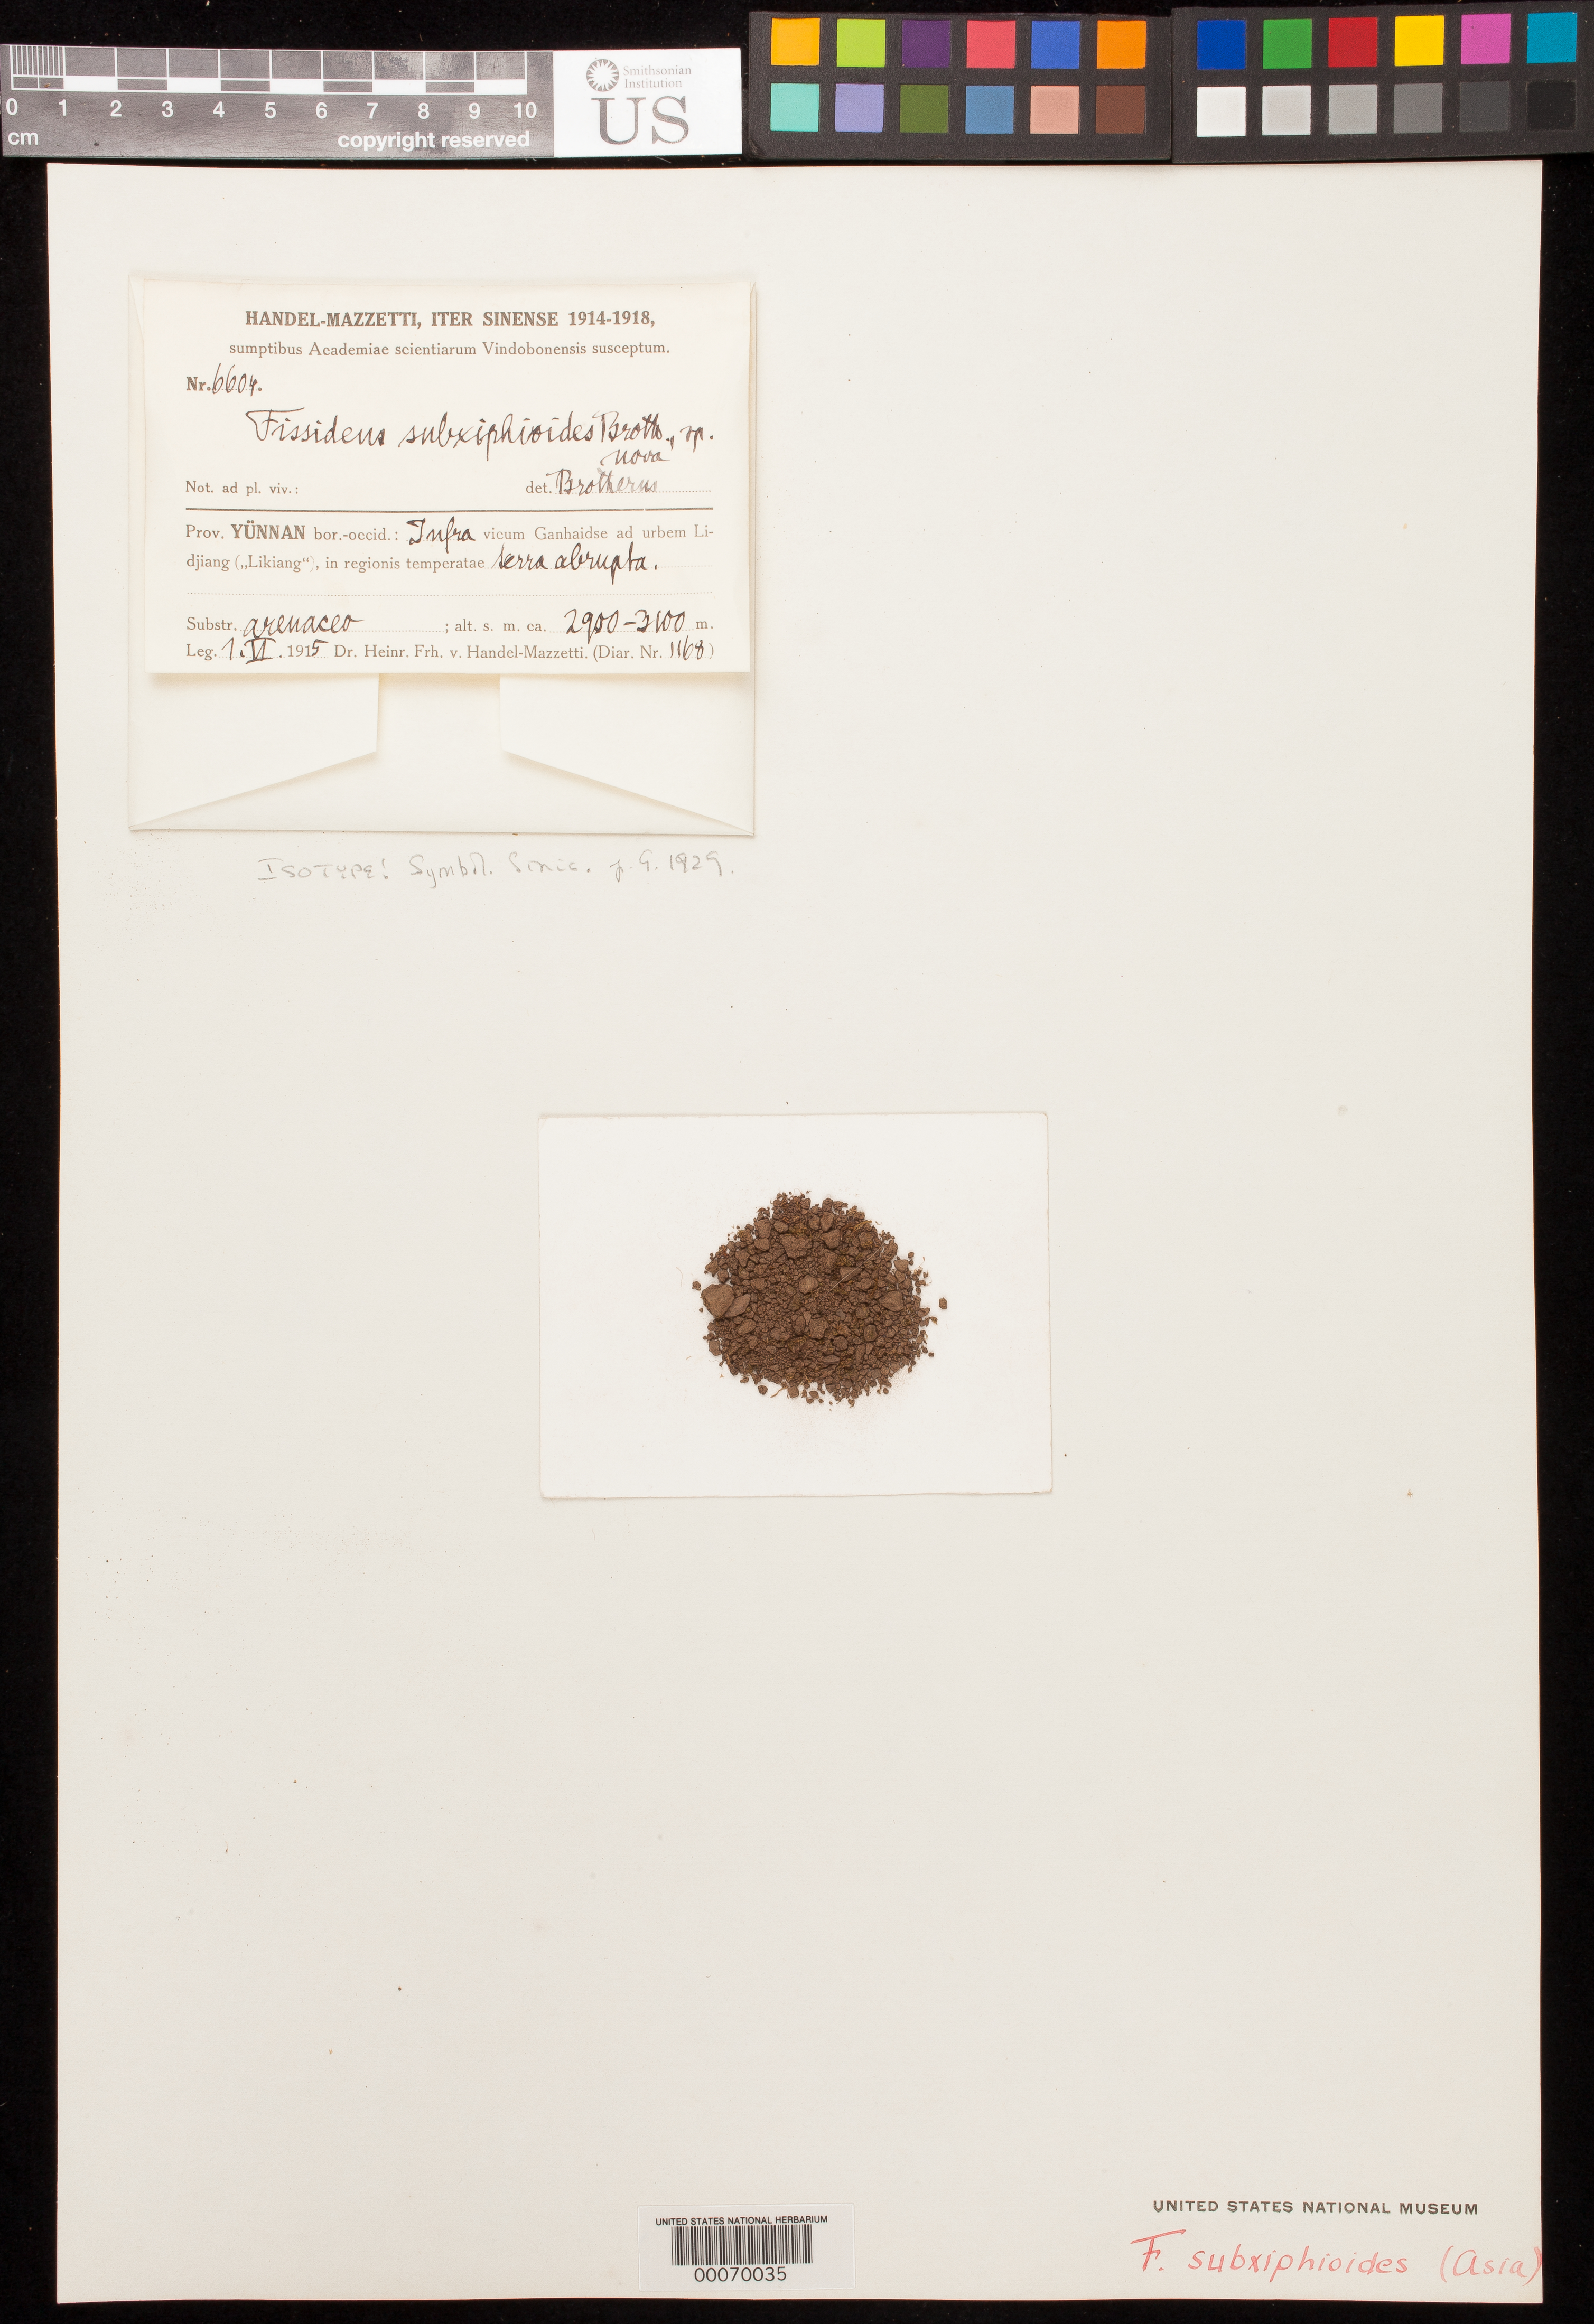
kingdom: Plantae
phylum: Bryophyta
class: Bryopsida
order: Dicranales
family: Fissidentaceae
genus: Fissidens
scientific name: Fissidens subxiphioides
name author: Broth.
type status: Isotype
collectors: H. Handel-Mazzetti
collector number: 1168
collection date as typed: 01 Jun 1915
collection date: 1915-06-01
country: China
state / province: Yunnan